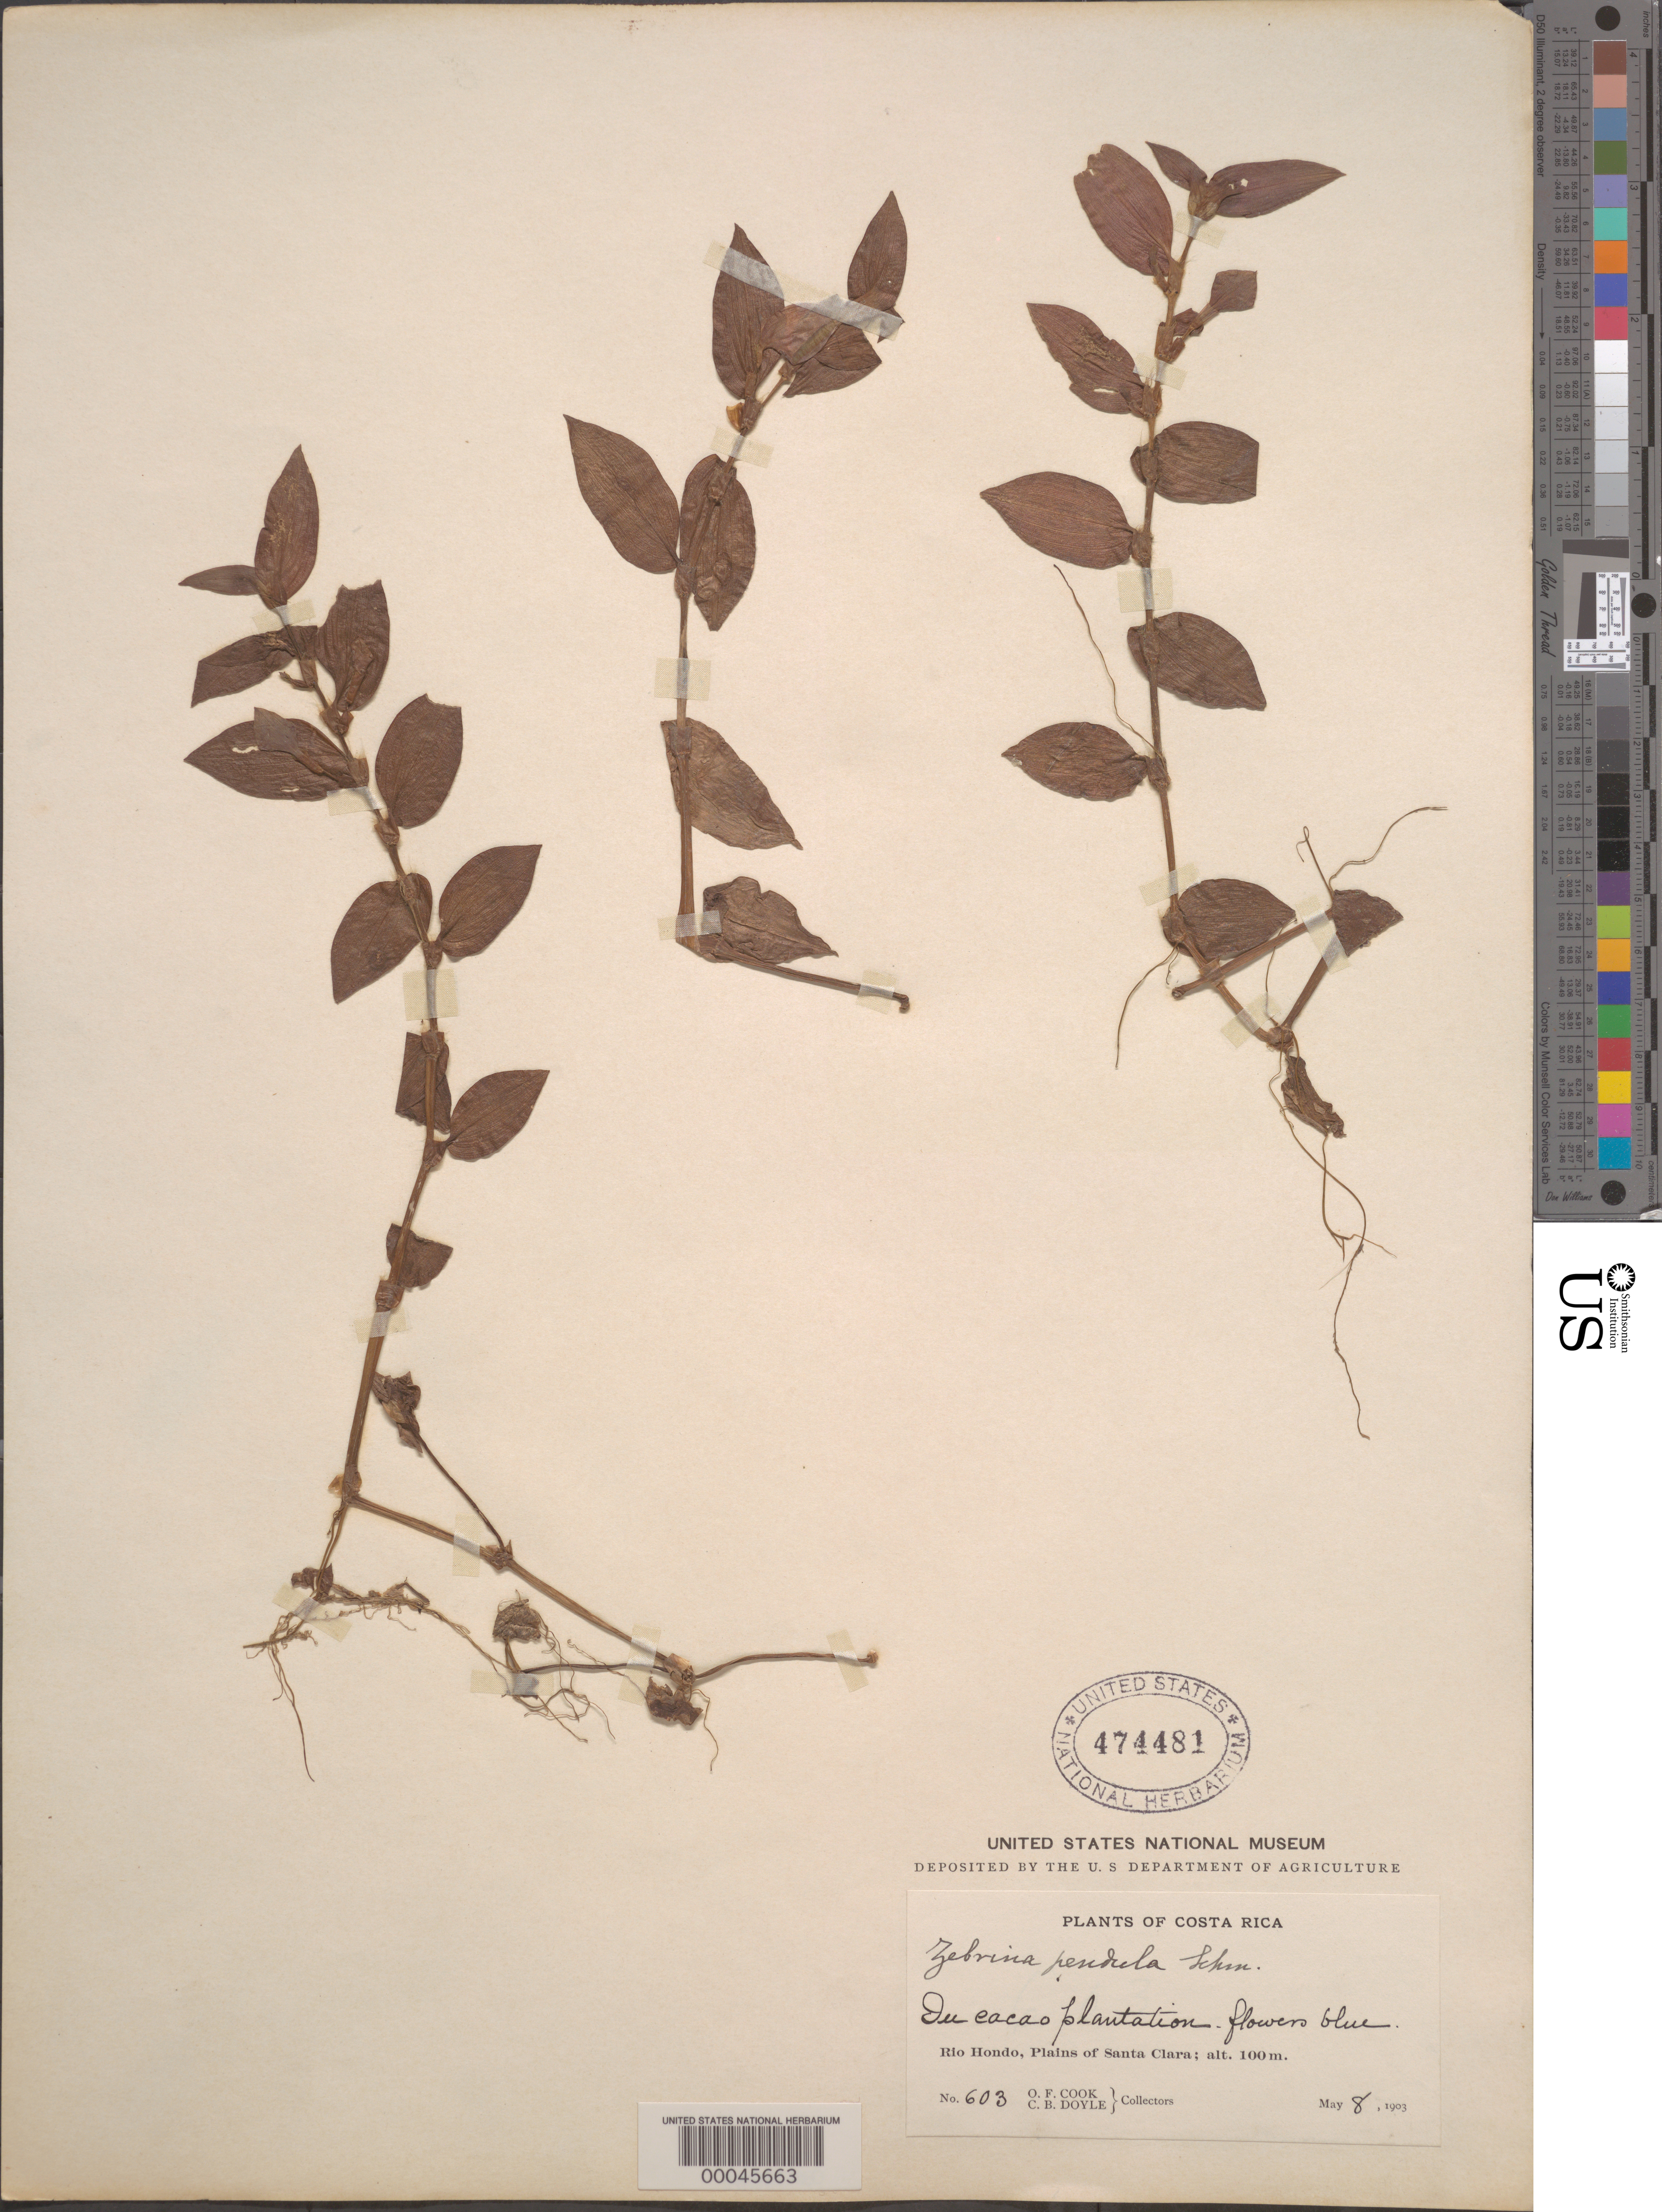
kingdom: Plantae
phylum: Tracheophyta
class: Liliopsida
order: Commelinales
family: Commelinaceae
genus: Tradescantia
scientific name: Tradescantia zebrina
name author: Bosse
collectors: O. F. Cook & C. Doyle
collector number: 603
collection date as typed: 08 May 1903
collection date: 1903-05-08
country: Costa Rica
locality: Rio Hondo, Santa Clara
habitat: Cacao plantation, plains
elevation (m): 100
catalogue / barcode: US 474481